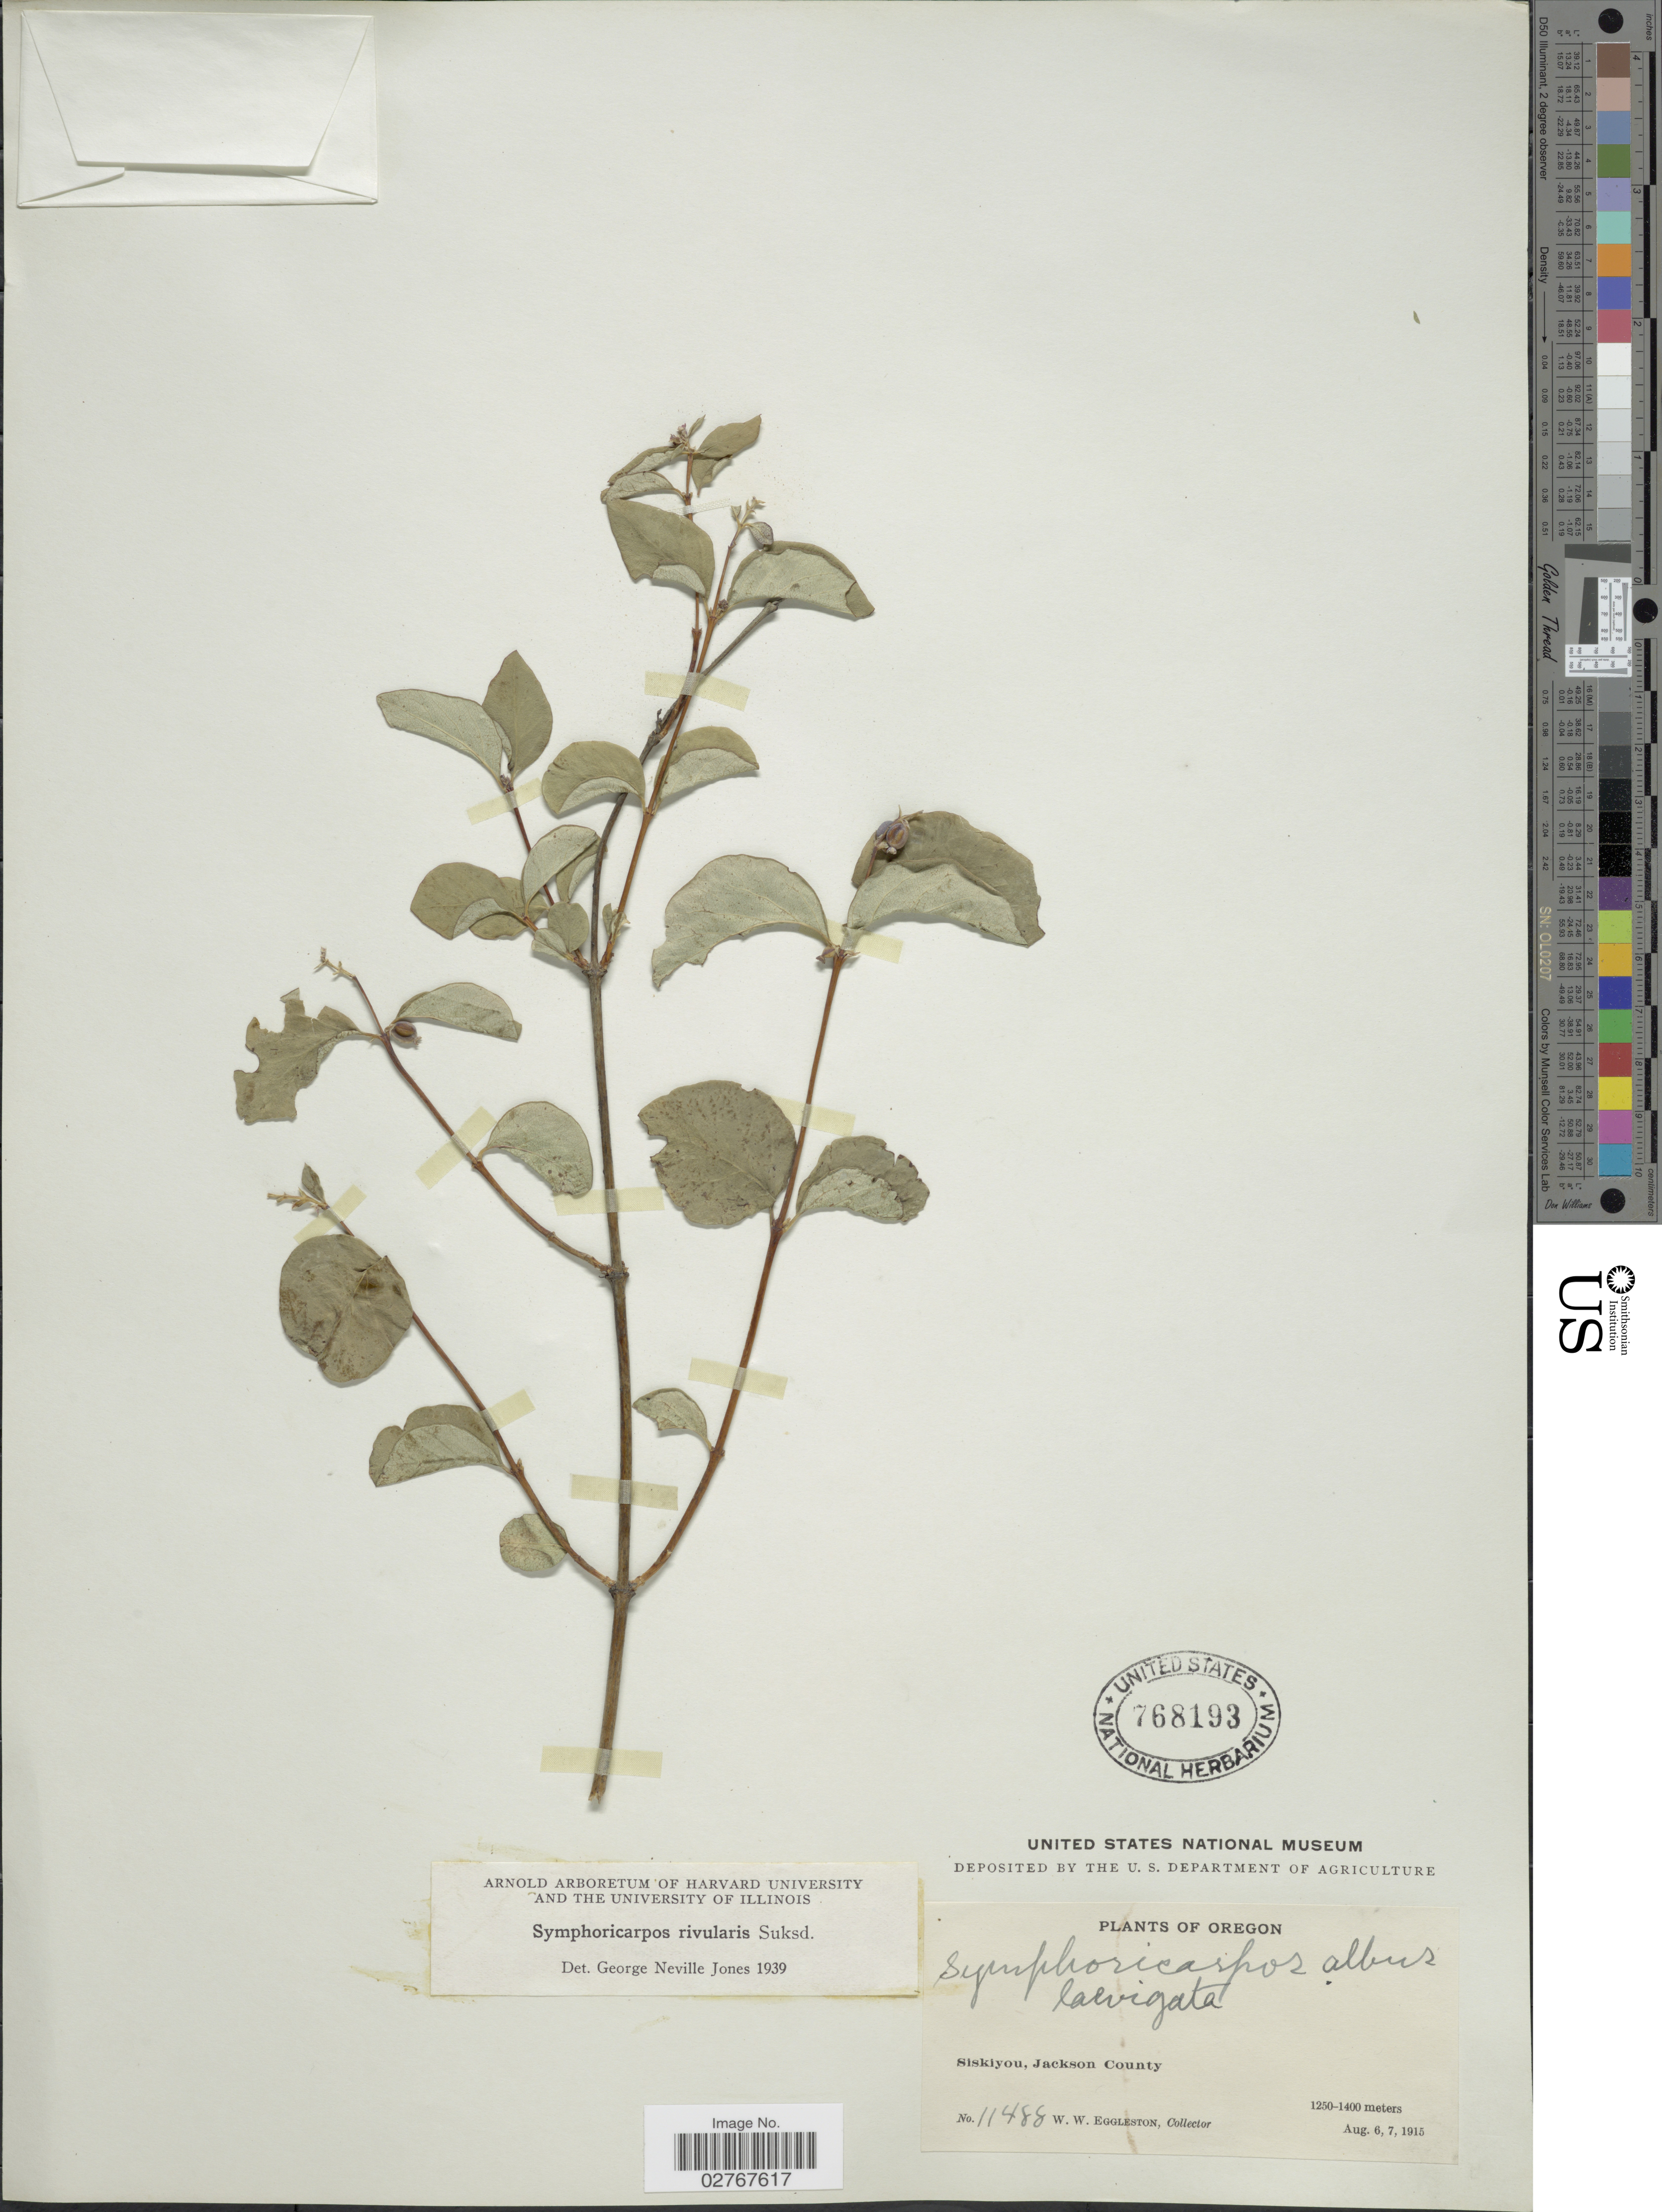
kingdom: Plantae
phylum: Tracheophyta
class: Magnoliopsida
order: Dipsacales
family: Caprifoliaceae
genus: Symphoricarpos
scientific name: Symphoricarpos rivularis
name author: Suksd.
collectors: W. W. Eggleston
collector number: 11488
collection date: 1915-08-06/1915-08-07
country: United States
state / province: Oregon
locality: Siskiyou, Jackson County.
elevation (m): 1250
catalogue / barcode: US 768193